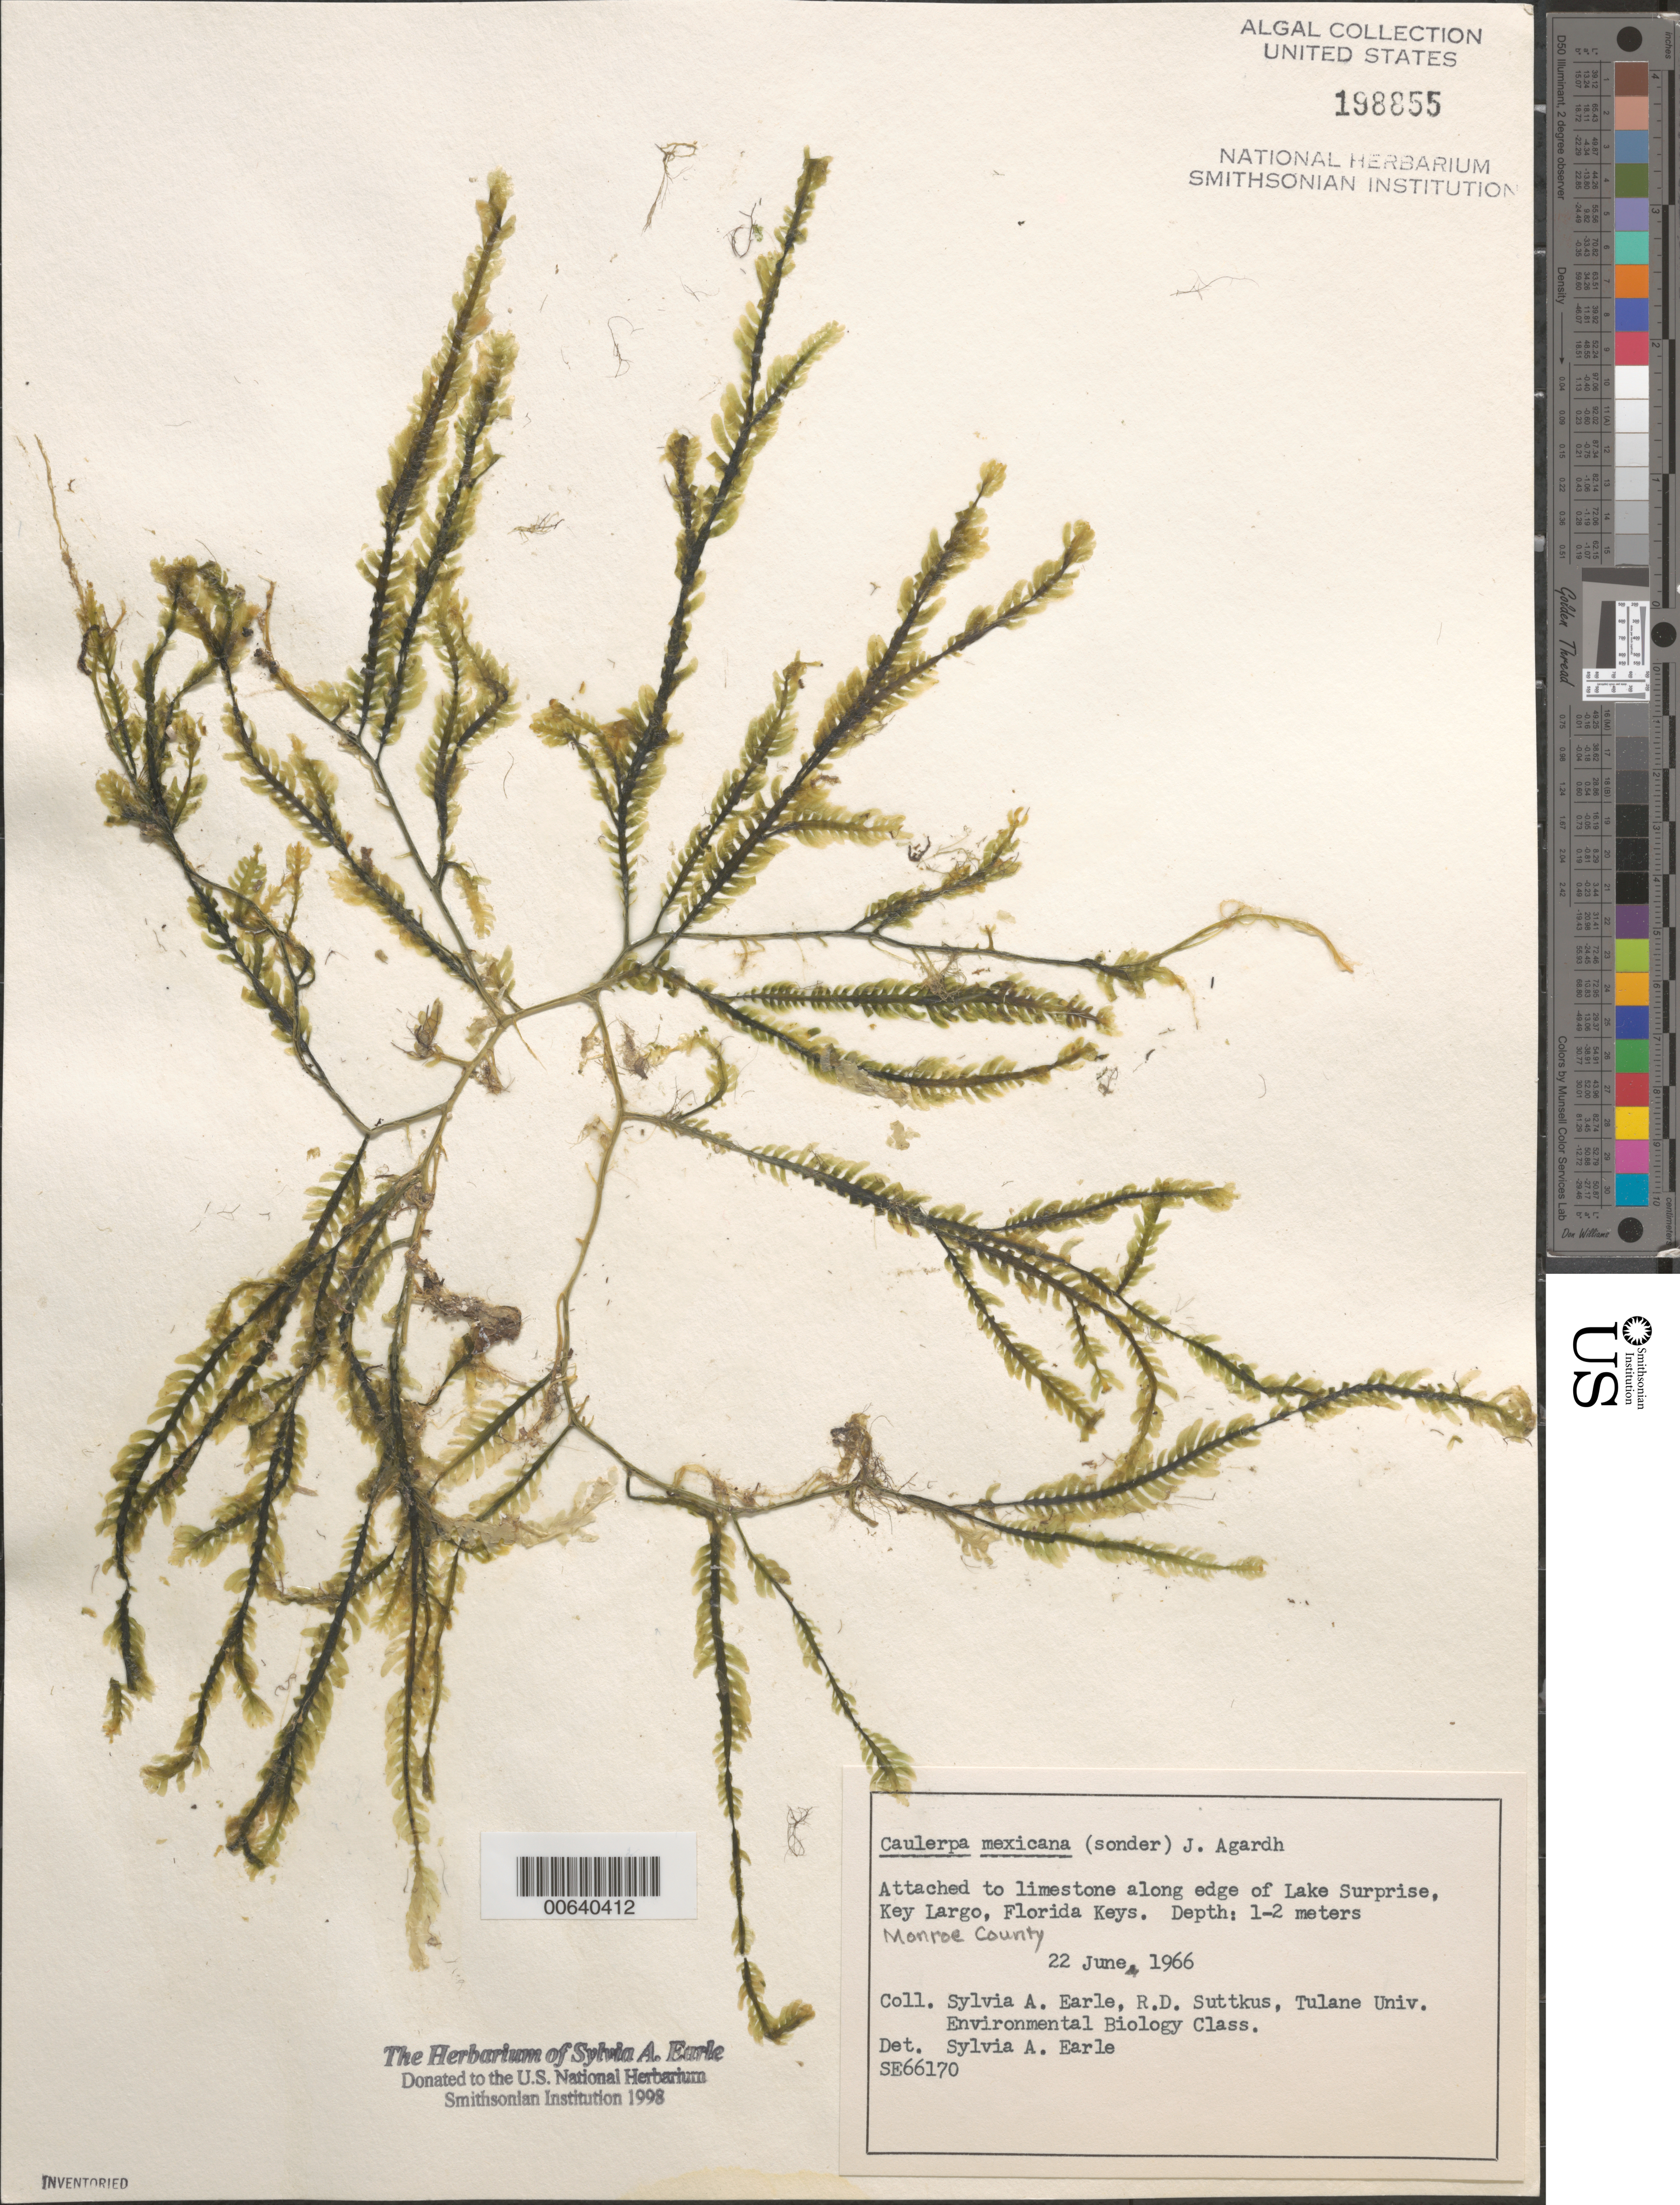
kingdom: Plantae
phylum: Chlorophyta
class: Ulvophyceae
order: Bryopsidales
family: Caulerpaceae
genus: Caulerpa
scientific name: Caulerpa mexicana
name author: Sond. ex Kütz.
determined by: Earle, S. A.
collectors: S. A. Earle, R. Suttkus & Tulane Univ. Env. Biol. Class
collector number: Se 66170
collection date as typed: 22 Jun 1966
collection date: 1966-06-22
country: United States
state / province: Florida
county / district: Monroe County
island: Key Largo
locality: Lake Surprise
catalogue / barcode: US 198855